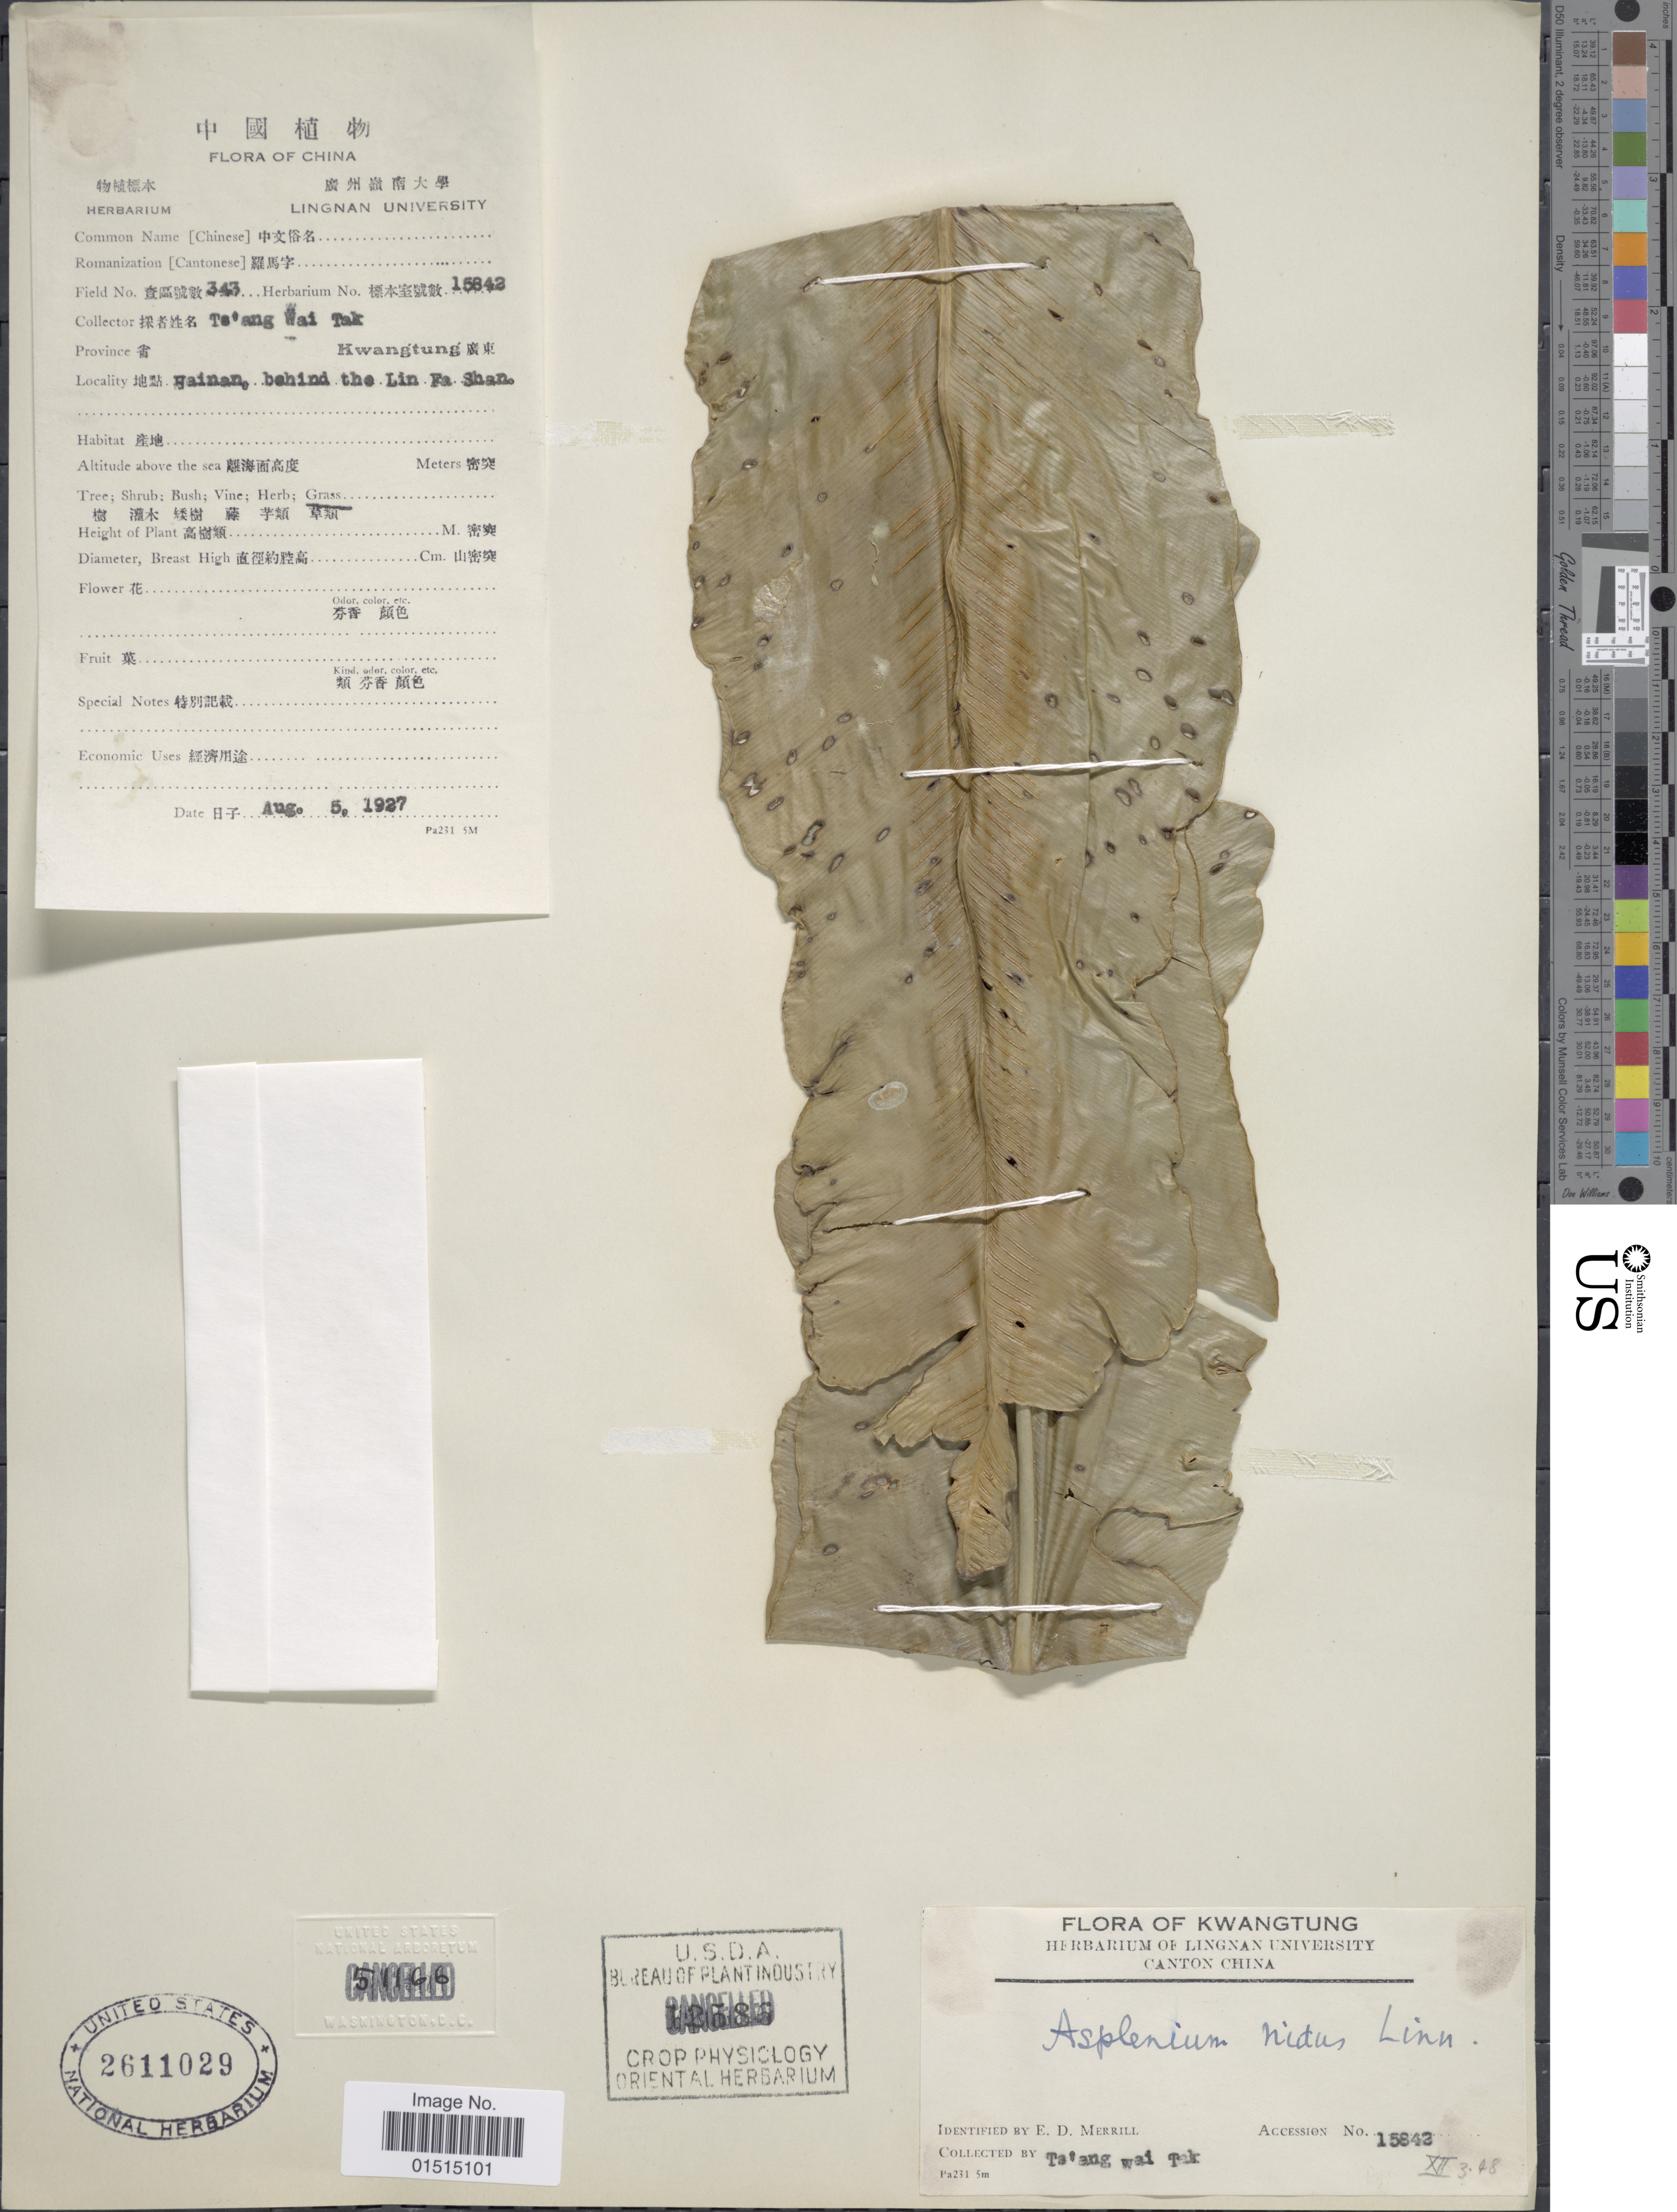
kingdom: Plantae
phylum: Tracheophyta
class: Polypodiopsida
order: Polypodiales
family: Aspleniaceae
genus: Asplenium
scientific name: Asplenium nidus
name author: L.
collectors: W. T. Tsang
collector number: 15842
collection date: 1927-08-05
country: China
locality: Province Kwangtung, Hainan, Canton, behind the Lin Fa Shan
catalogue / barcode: US 2611029